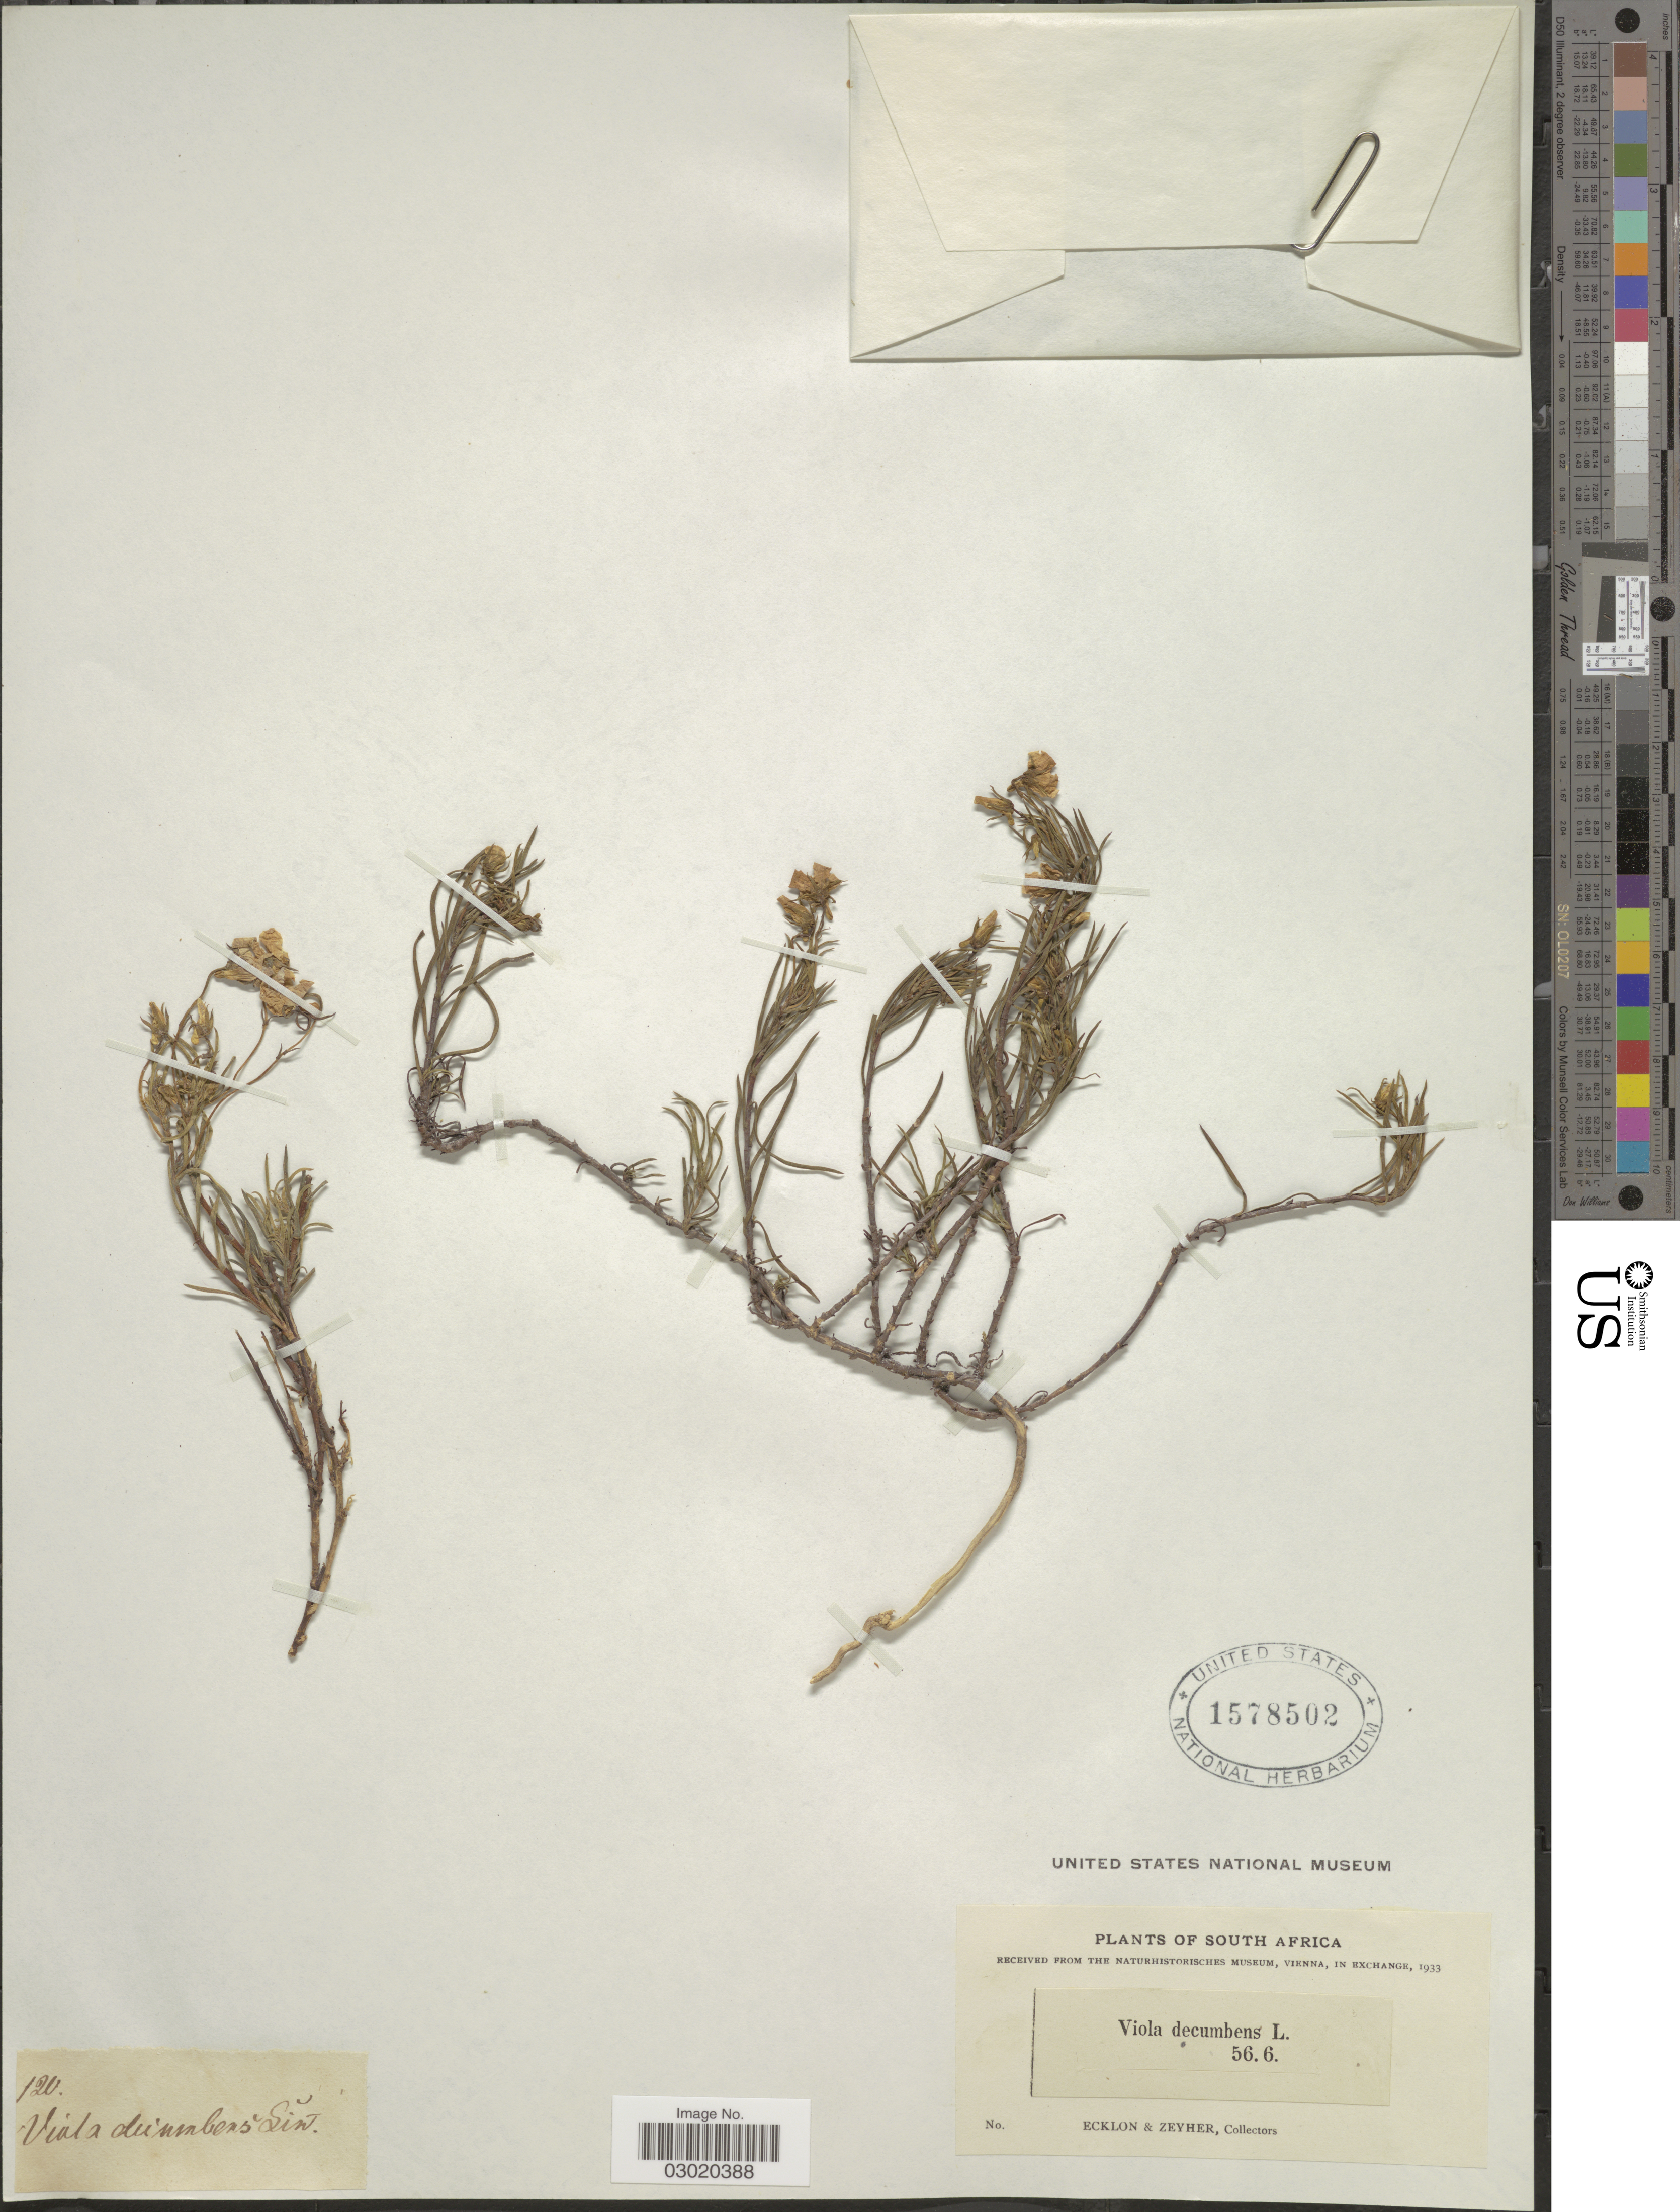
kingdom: Plantae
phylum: Tracheophyta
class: Magnoliopsida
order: Malpighiales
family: Violaceae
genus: Viola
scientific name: Viola decumbens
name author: L. f.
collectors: -. Ecklon & -. Zeyher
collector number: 120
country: South Africa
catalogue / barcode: US 1578502